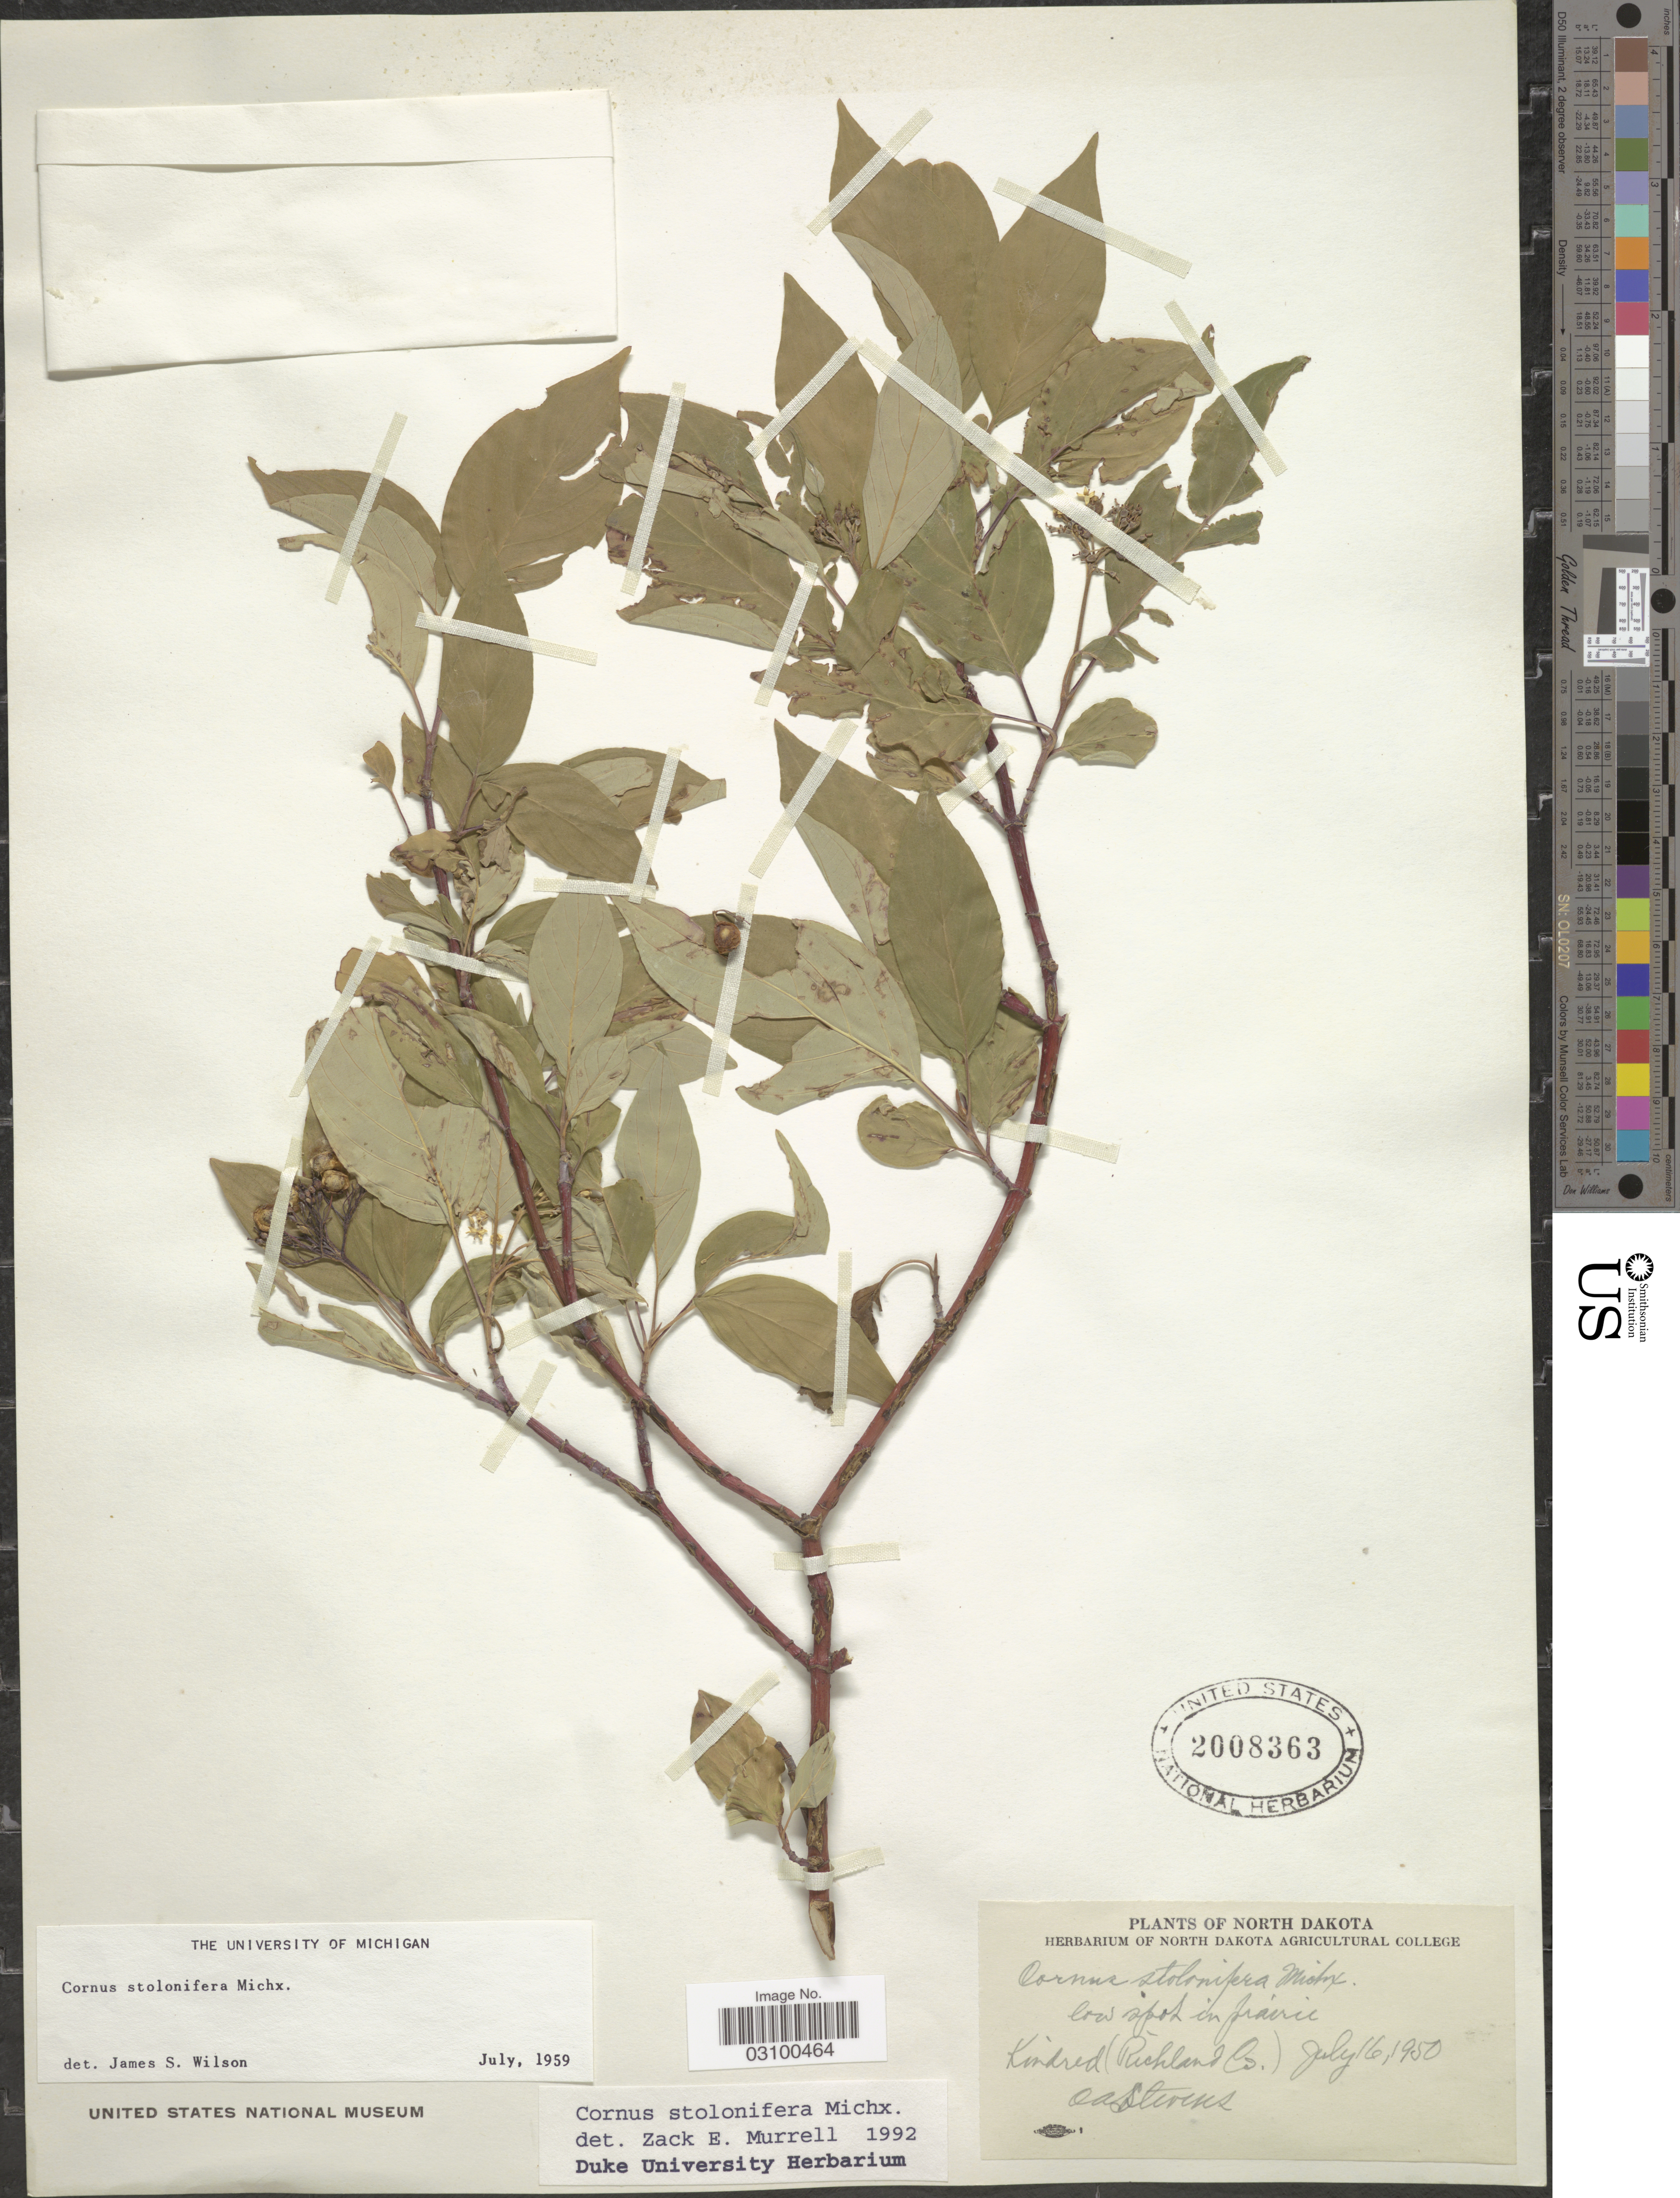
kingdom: Plantae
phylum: Tracheophyta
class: Magnoliopsida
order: Cornales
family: Cornaceae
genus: Cornus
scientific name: Cornus sericea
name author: L.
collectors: O. A. Stevens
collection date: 1950-07-16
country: United States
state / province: North Dakota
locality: Kindred (Richland Co.).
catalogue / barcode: US 2008363